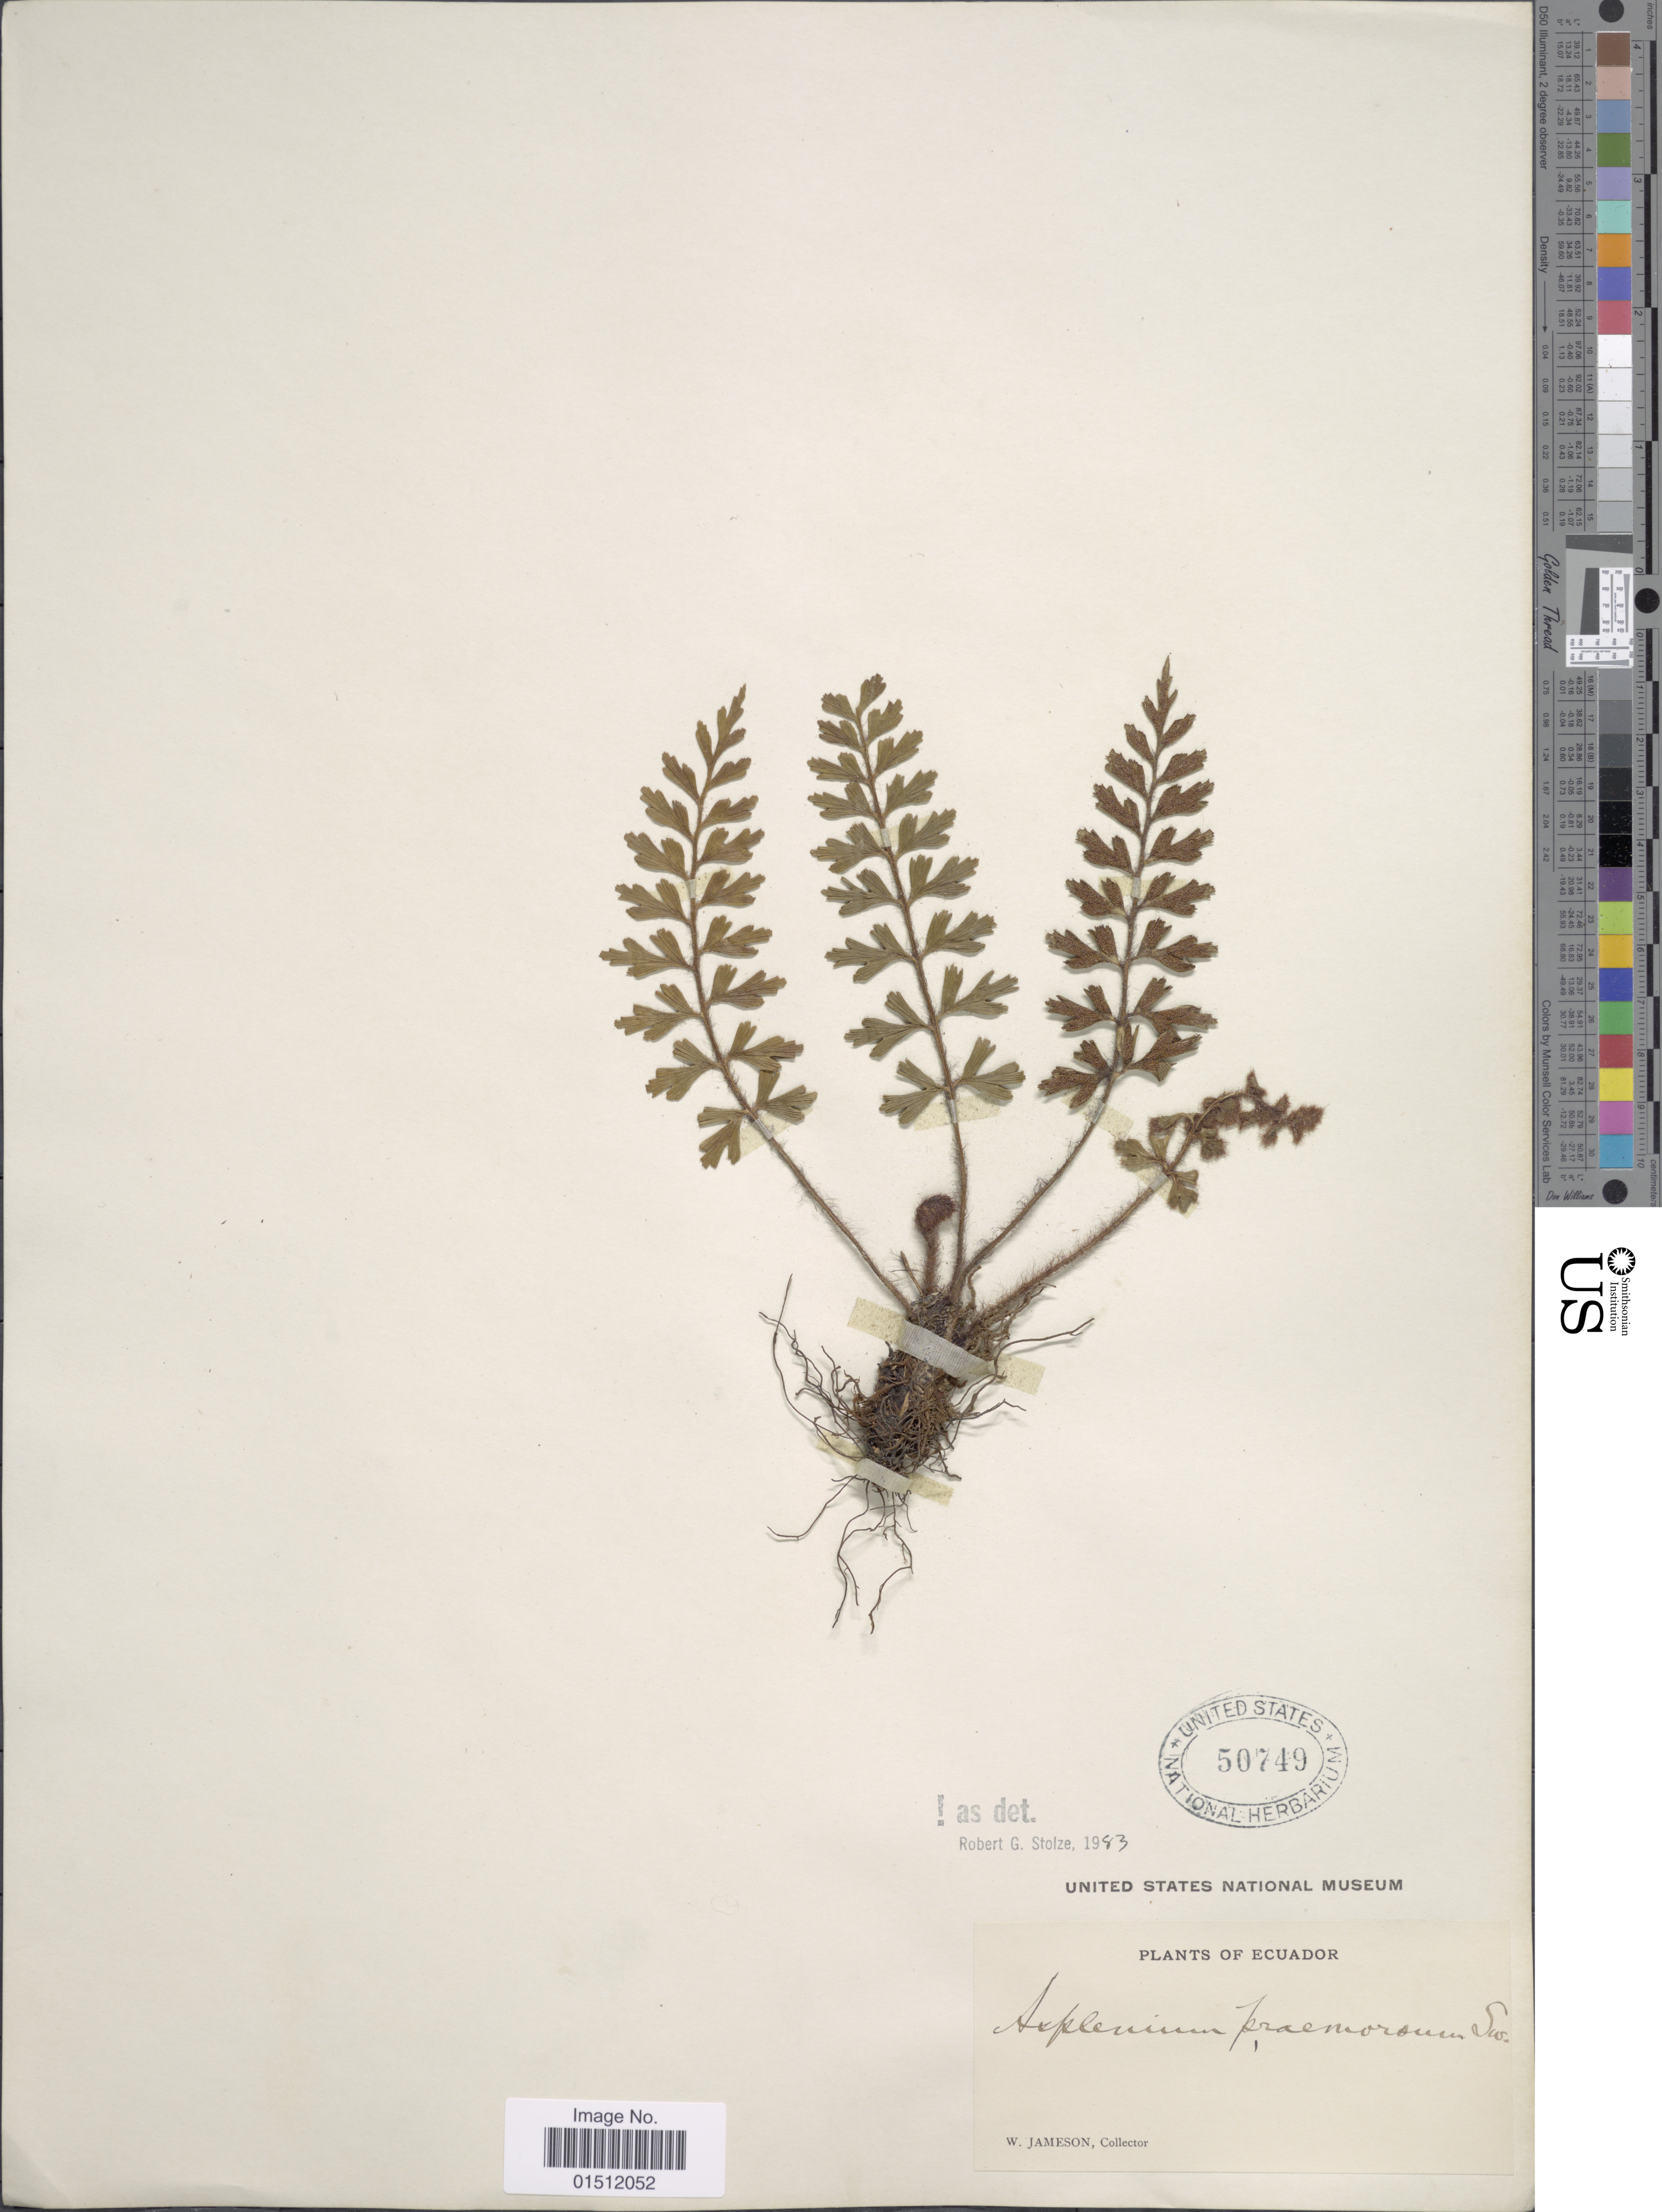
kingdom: Plantae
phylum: Tracheophyta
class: Polypodiopsida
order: Polypodiales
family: Aspleniaceae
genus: Asplenium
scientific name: Asplenium praemorsum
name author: Sw.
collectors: W. Jameson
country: Ecuador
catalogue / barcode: US 50749